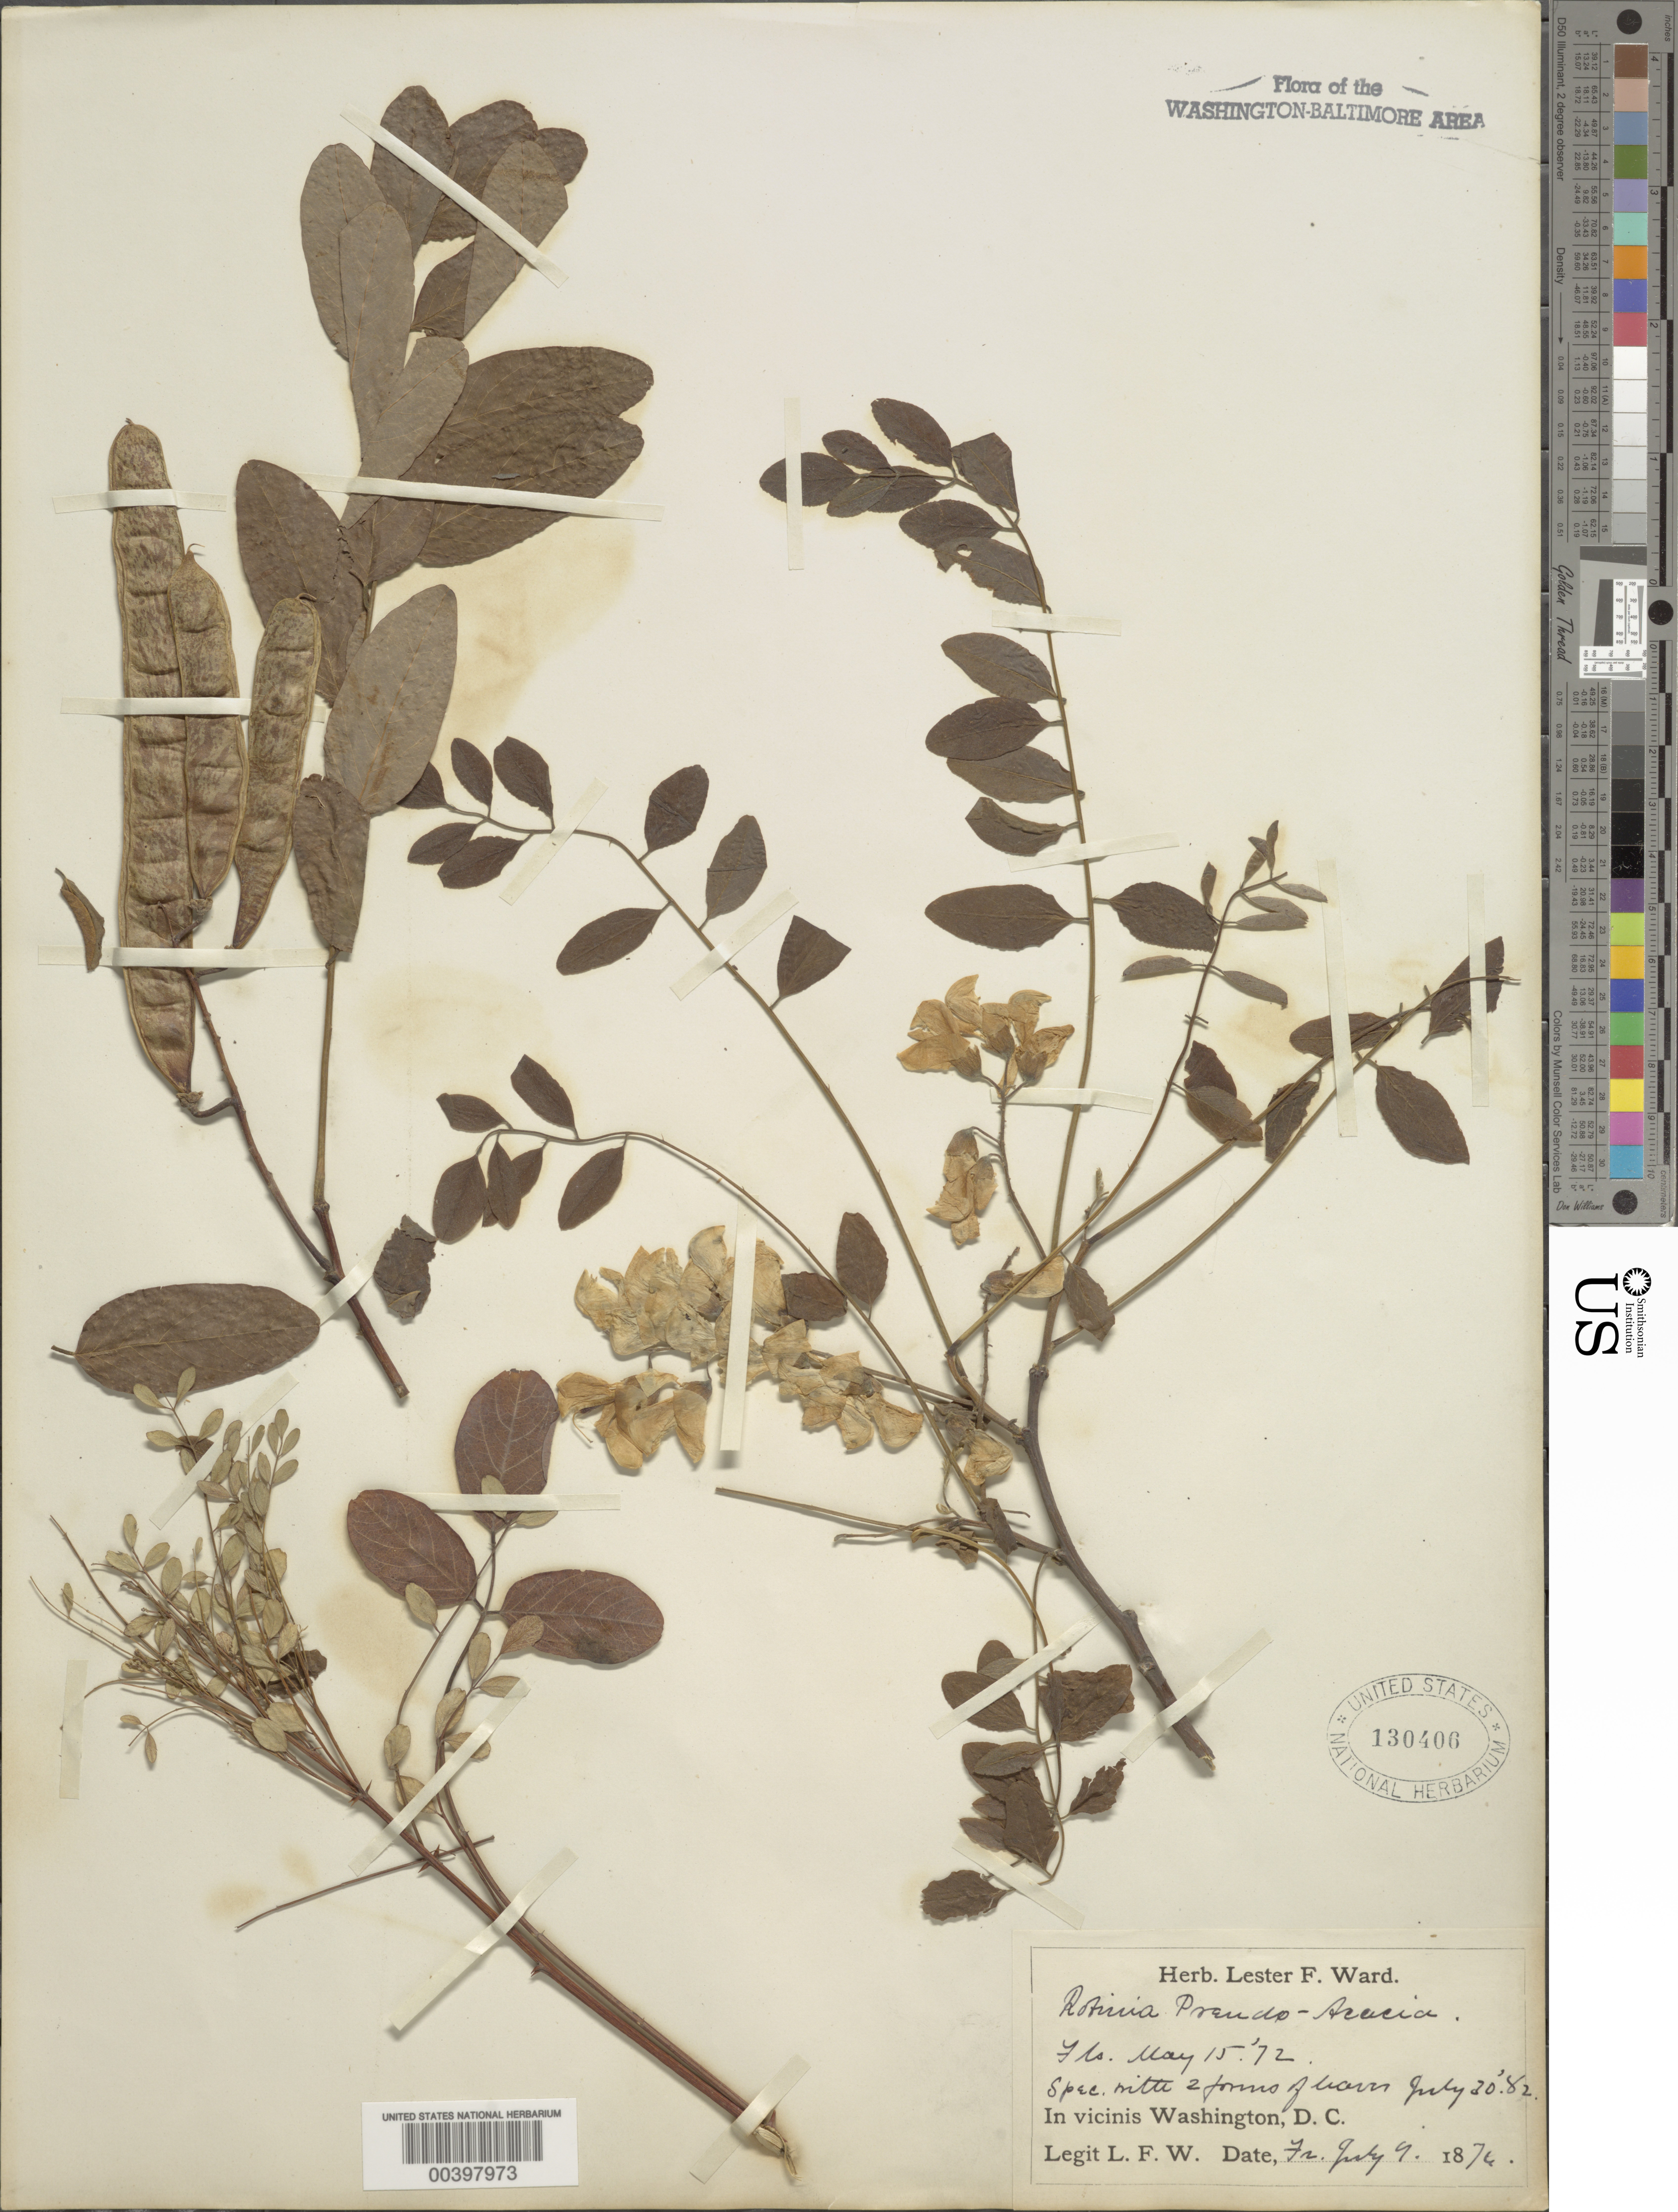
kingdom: Plantae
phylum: Tracheophyta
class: Magnoliopsida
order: Fabales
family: Fabaceae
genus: Robinia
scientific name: Robinia pseudoacacia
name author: L.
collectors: L. F. Ward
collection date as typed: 15 May 1872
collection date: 1872-05-15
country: United States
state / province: District of Columbia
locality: Washington DC area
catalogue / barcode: US 130406